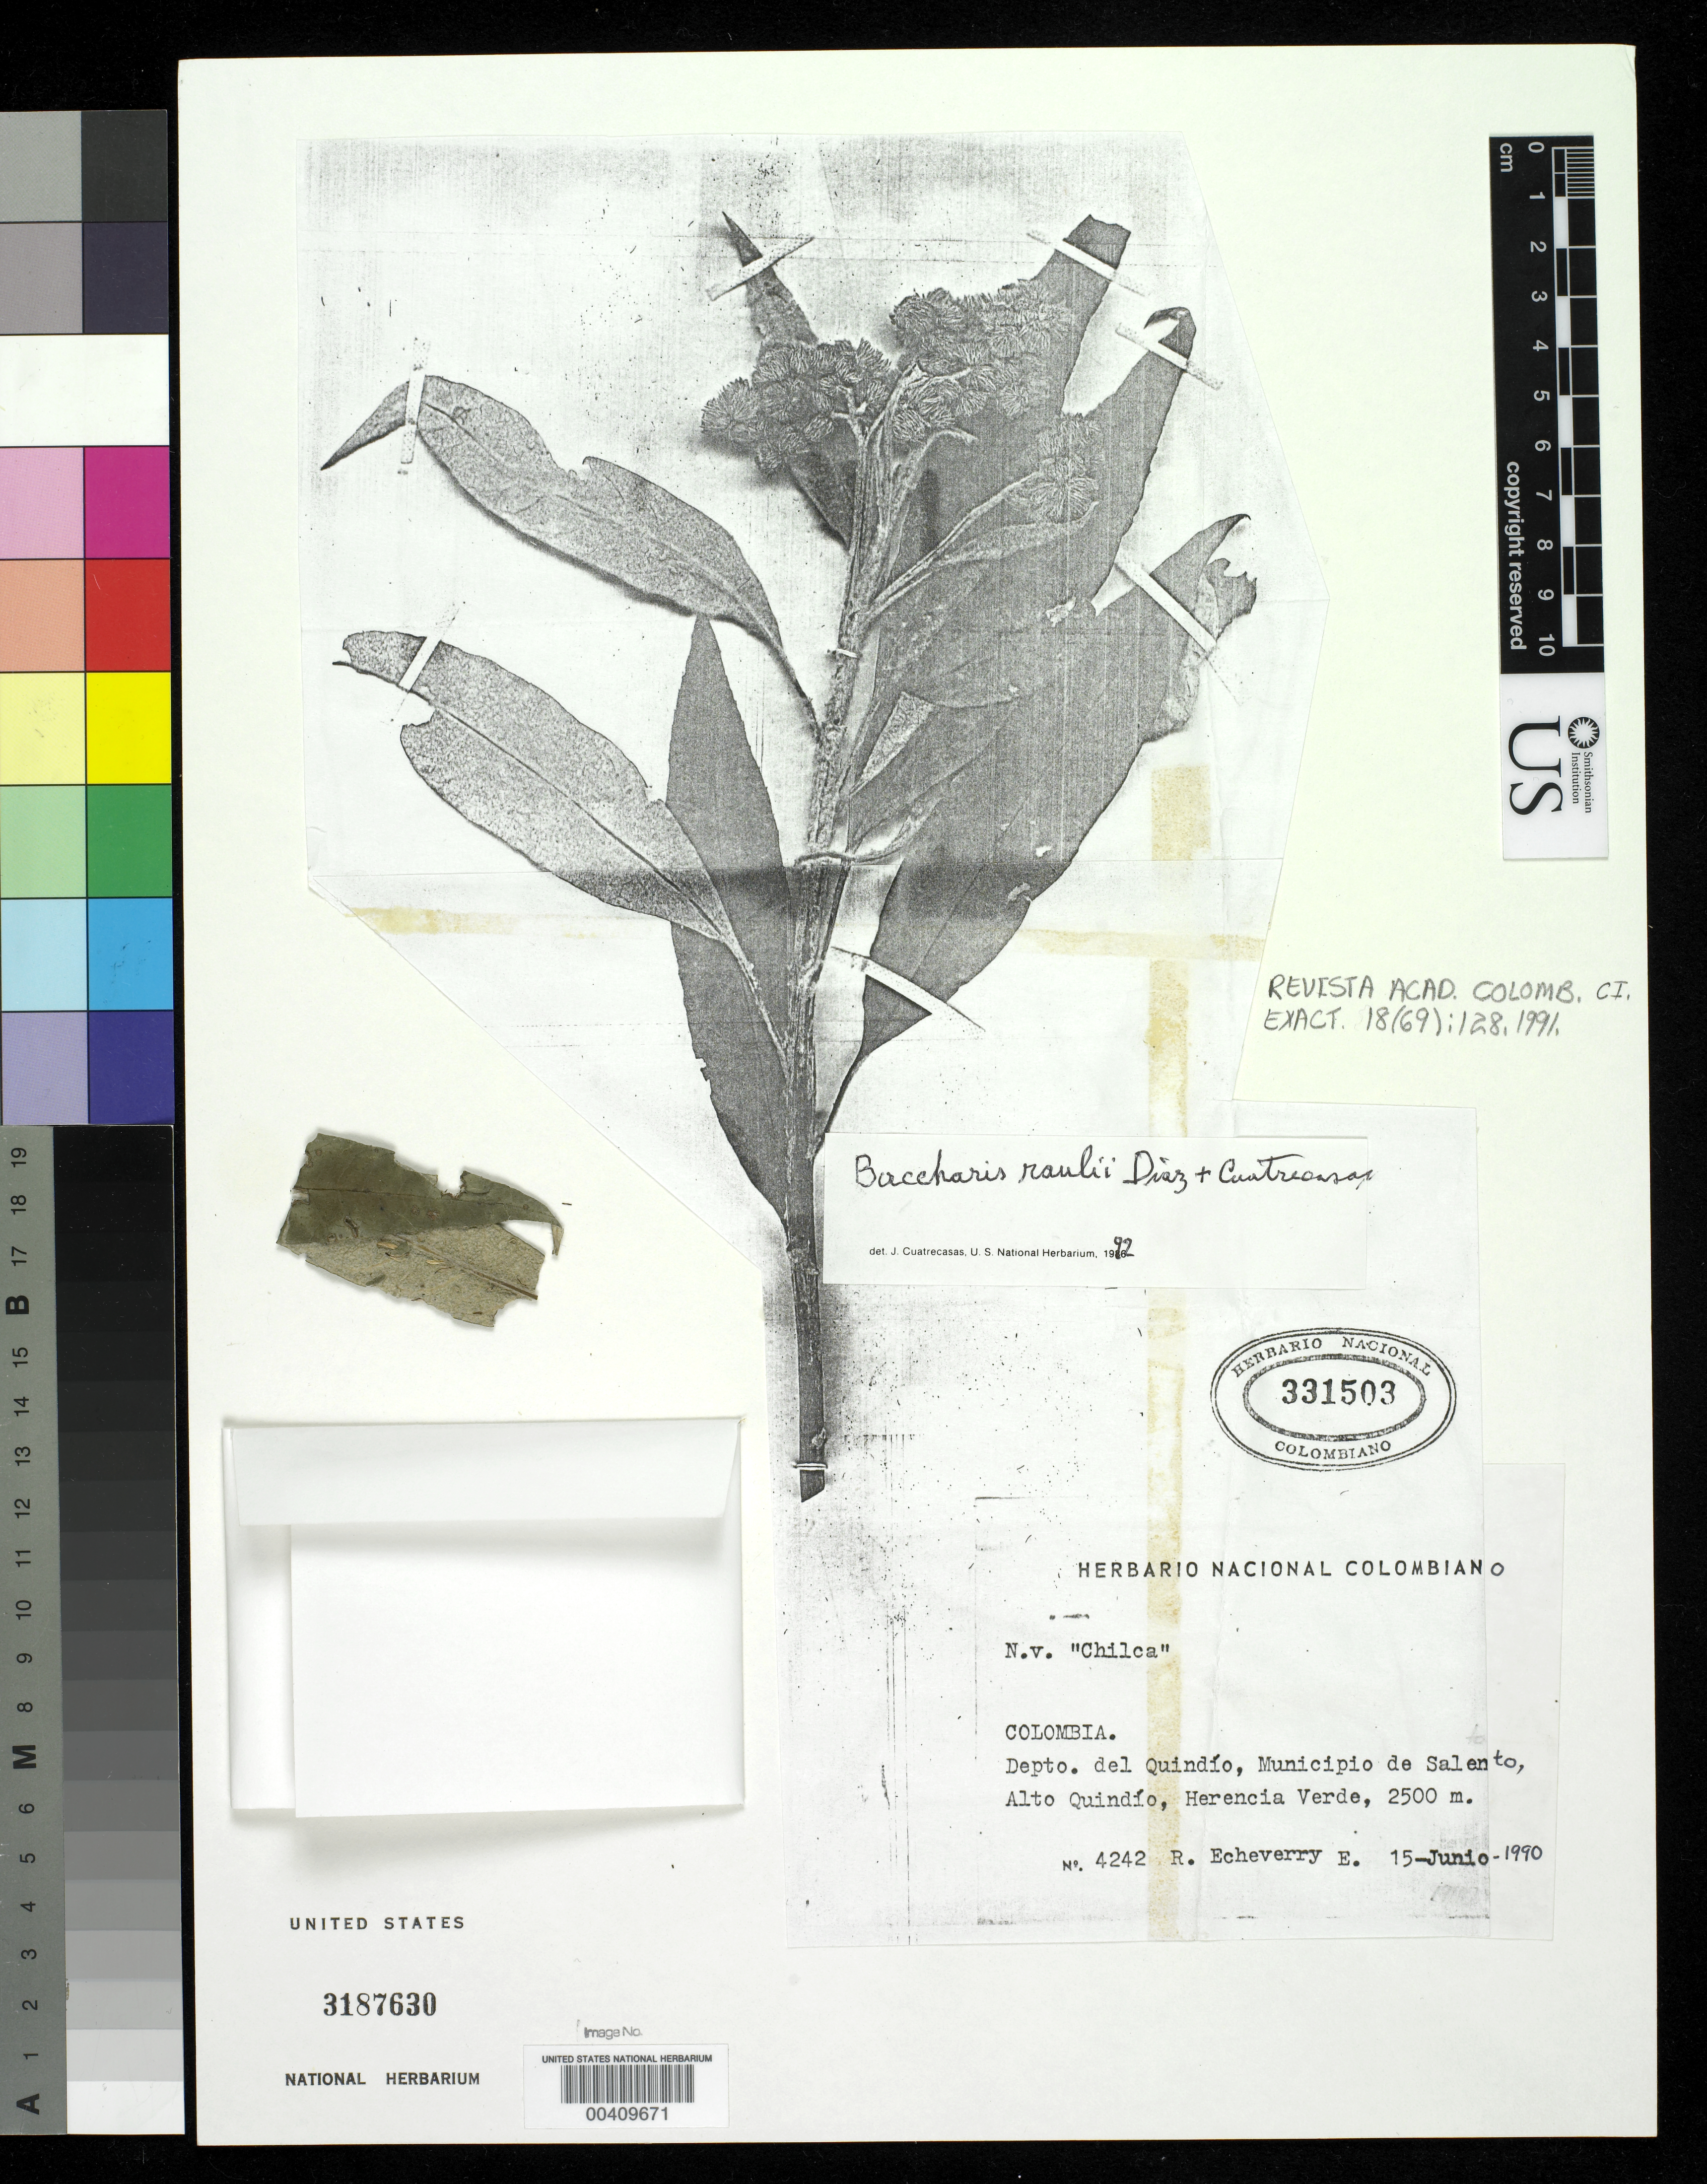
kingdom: Plantae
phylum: Tracheophyta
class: Magnoliopsida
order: Asterales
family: Asteraceae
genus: Baccharis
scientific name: Baccharis raulii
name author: S. Díaz & Cuatrec.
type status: Type Fragment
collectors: E. Echeverry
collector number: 4242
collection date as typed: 15 Jun 1990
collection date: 1990-06-15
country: Colombia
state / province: Quindío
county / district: Salento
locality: Alto Quindo, Herencia Verde.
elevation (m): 2500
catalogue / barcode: US 3187630